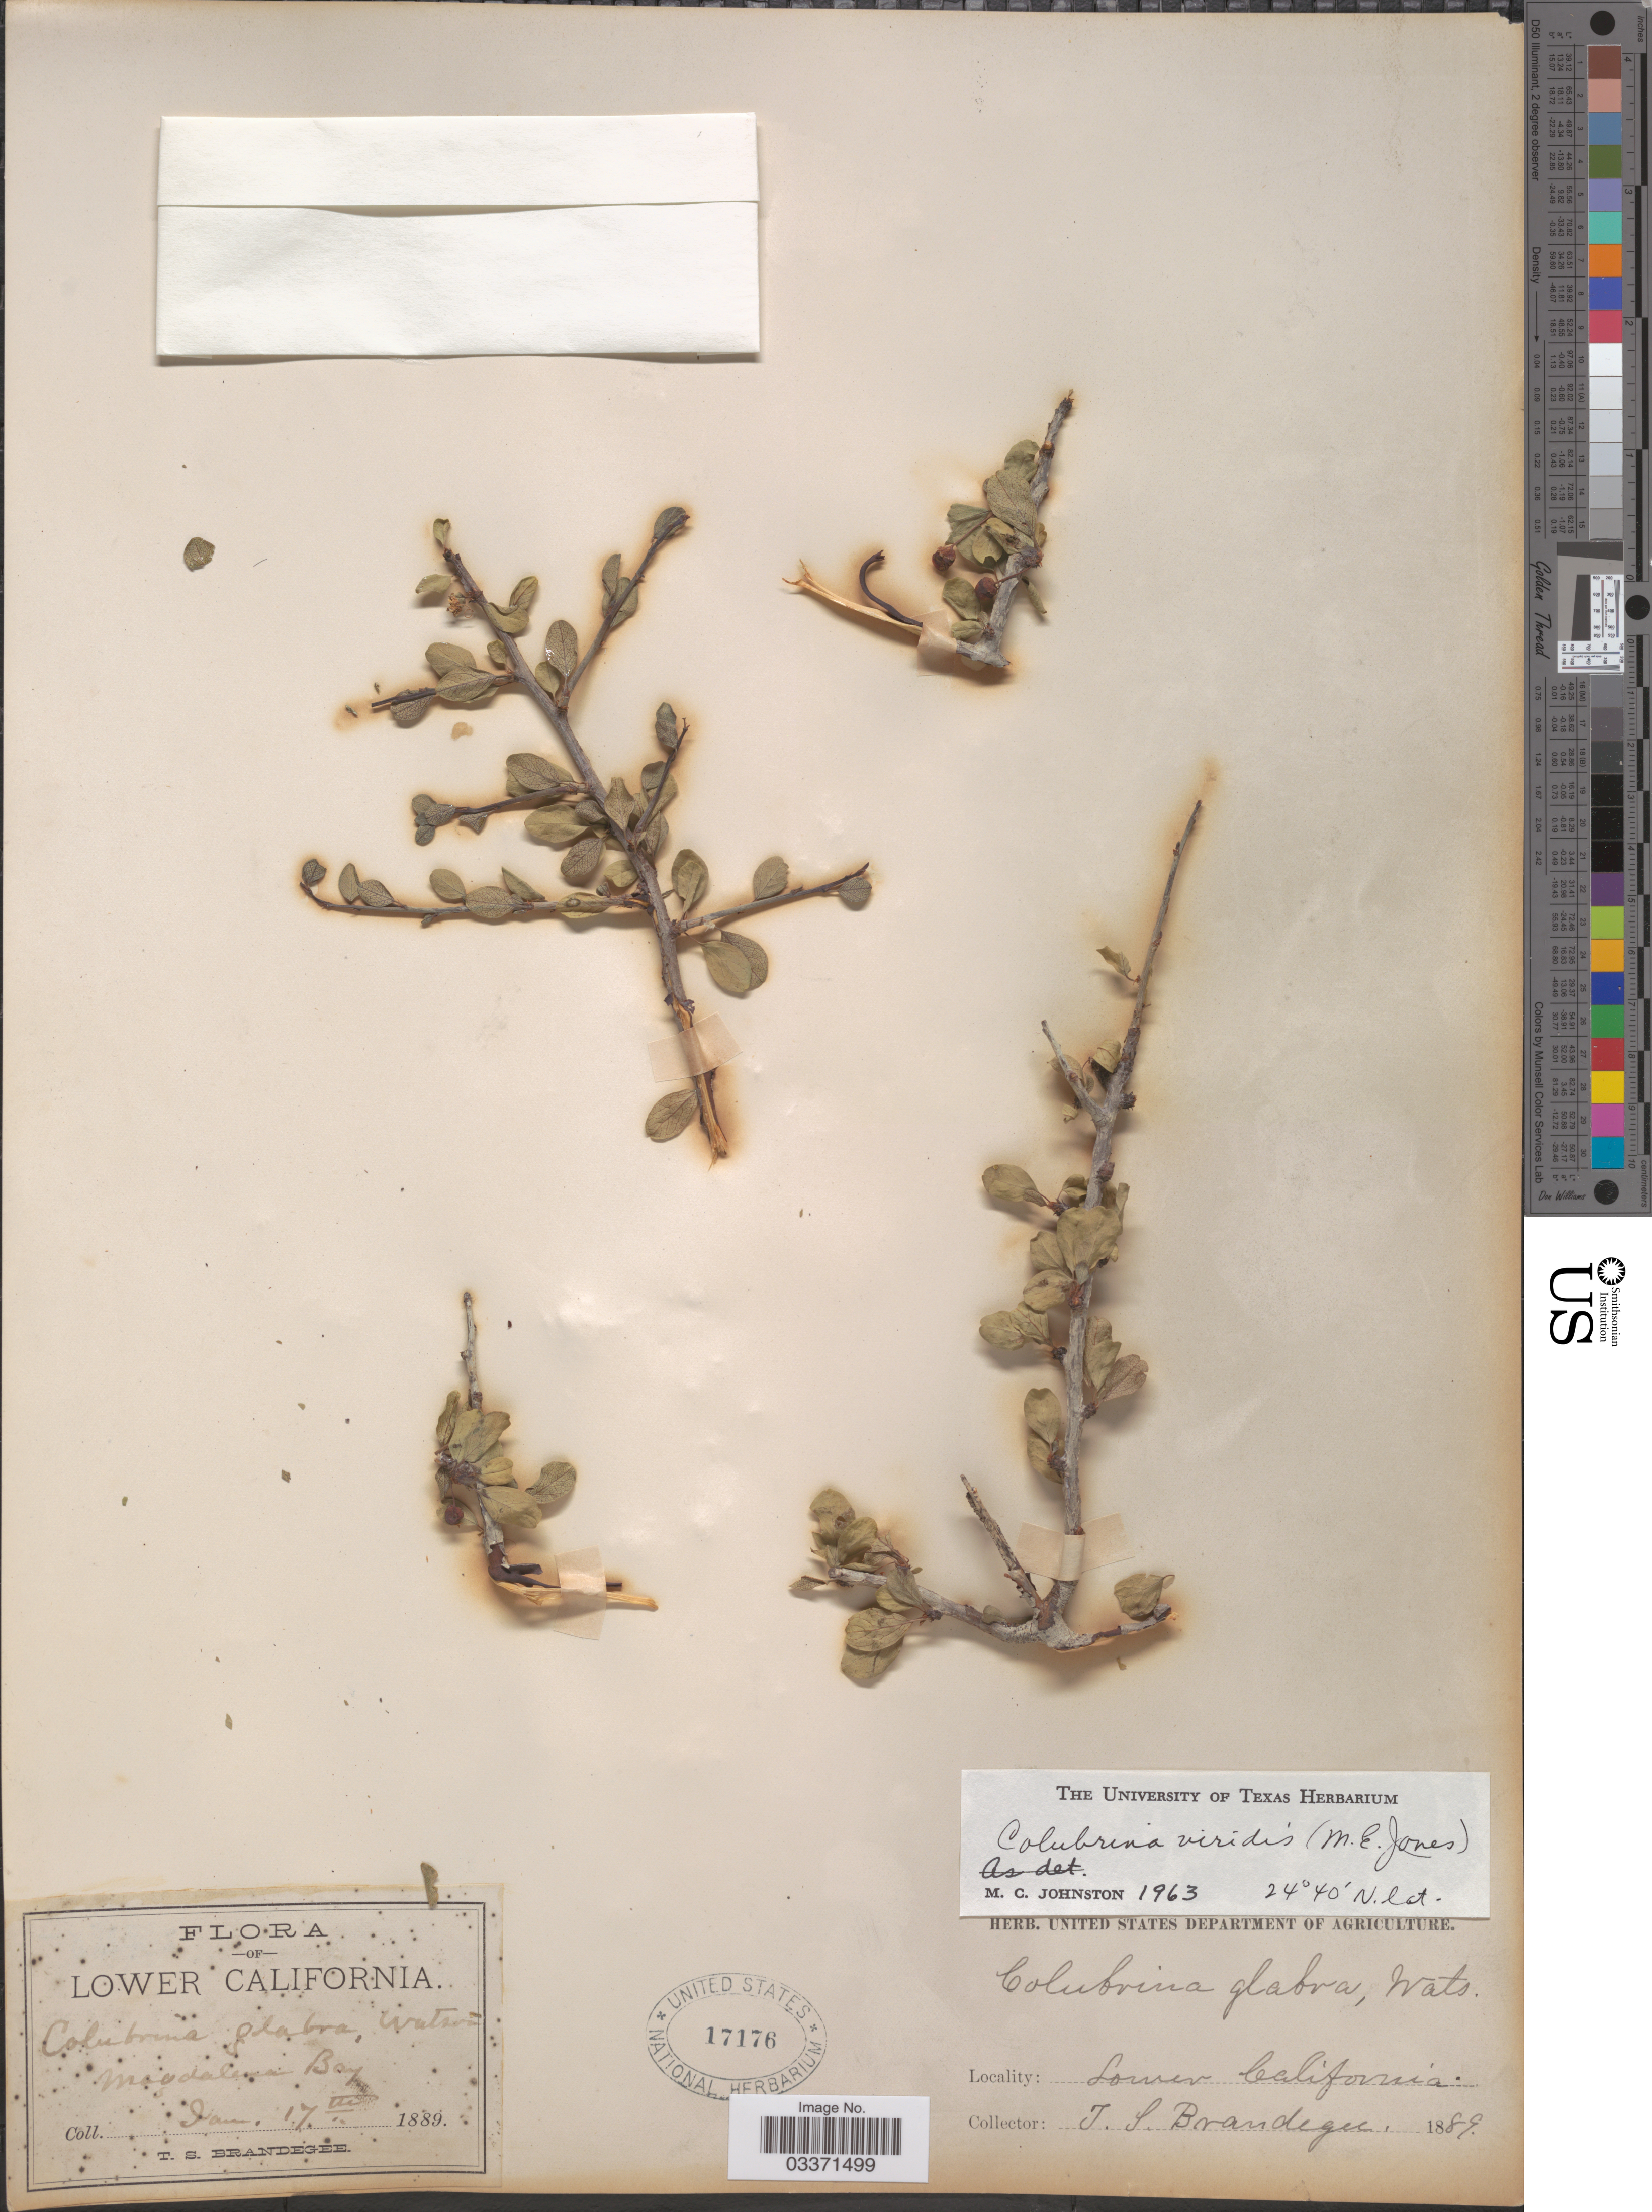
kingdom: Plantae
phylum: Tracheophyta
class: Magnoliopsida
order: Rosales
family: Rhamnaceae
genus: Colubrina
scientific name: Colubrina viridis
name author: (M.E. Jones) M.C. Johnst.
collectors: T. S. Brandegee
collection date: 1889-01-17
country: Mexico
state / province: Baja California Sur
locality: Lower California. Magdalena Bay.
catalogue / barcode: US 17176